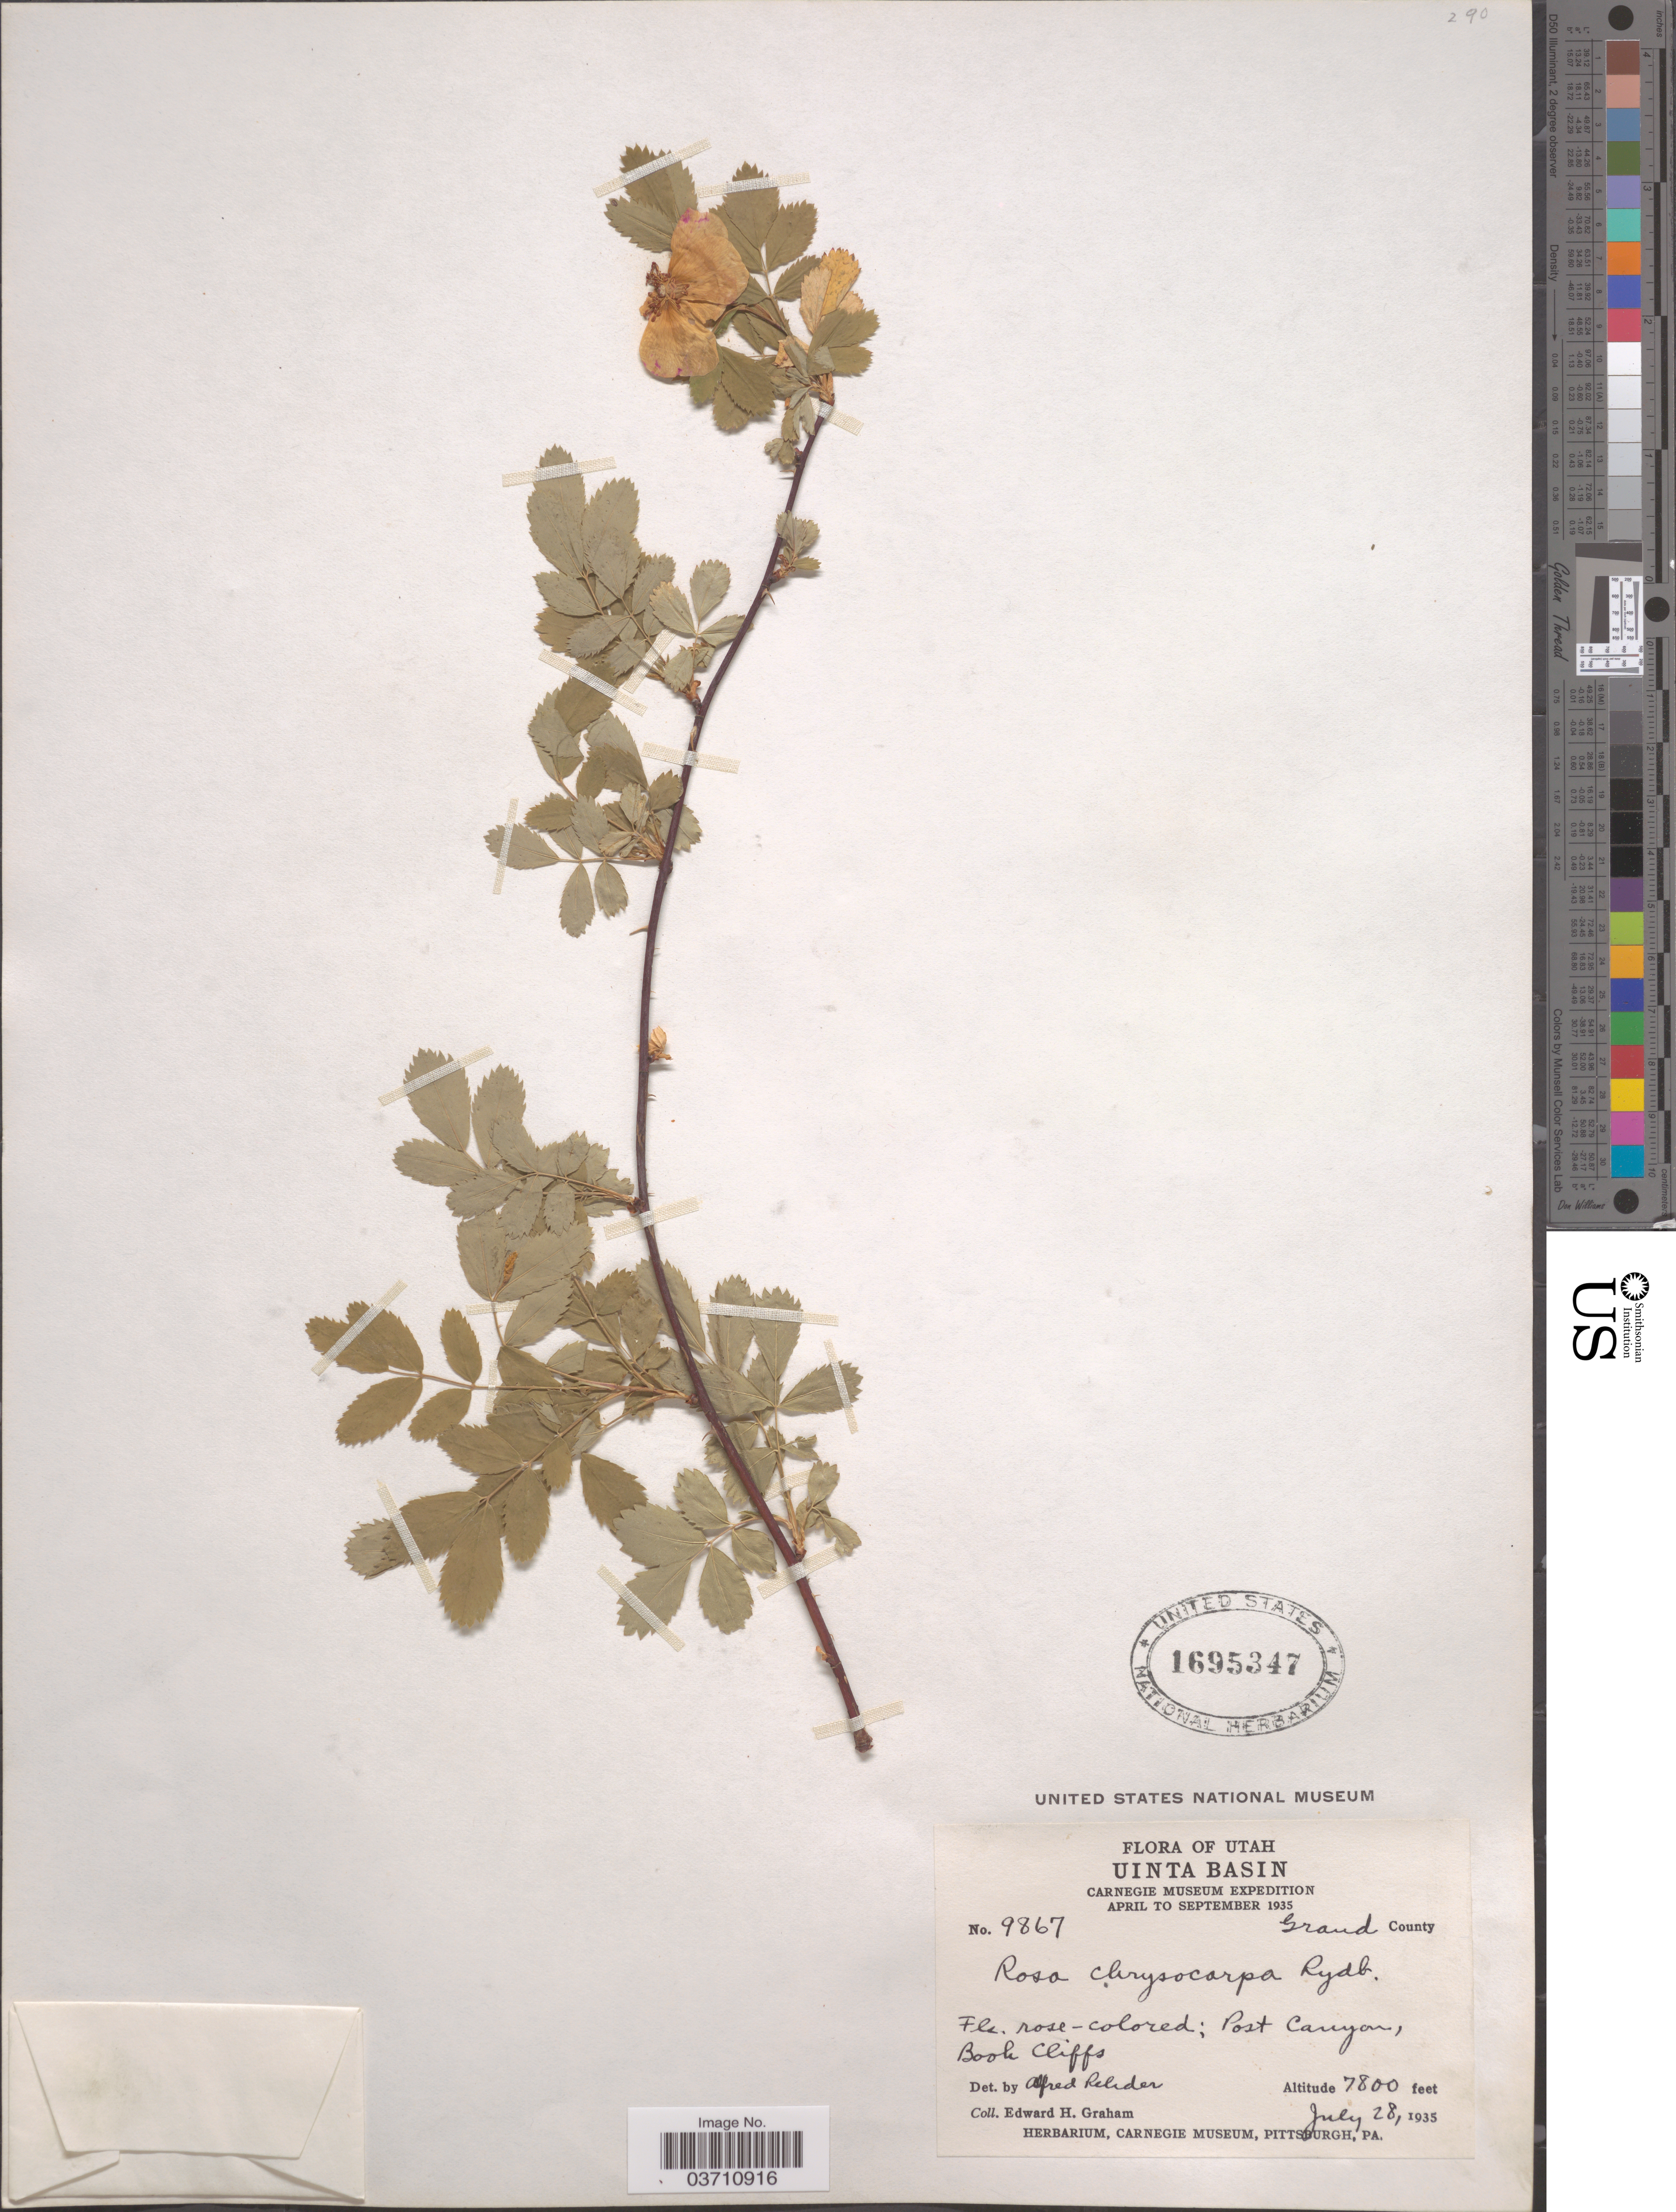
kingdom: Plantae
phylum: Tracheophyta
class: Magnoliopsida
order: Rosales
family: Rosaceae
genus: Rosa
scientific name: Rosa chrysocarpa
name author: Rydb.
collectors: E. H. Graham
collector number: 9867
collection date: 1935-07-28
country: United States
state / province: Utah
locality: Uinta Basin. Grand County. Post Canyon, Book Cliffs.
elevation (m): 2377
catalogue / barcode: US 1695347